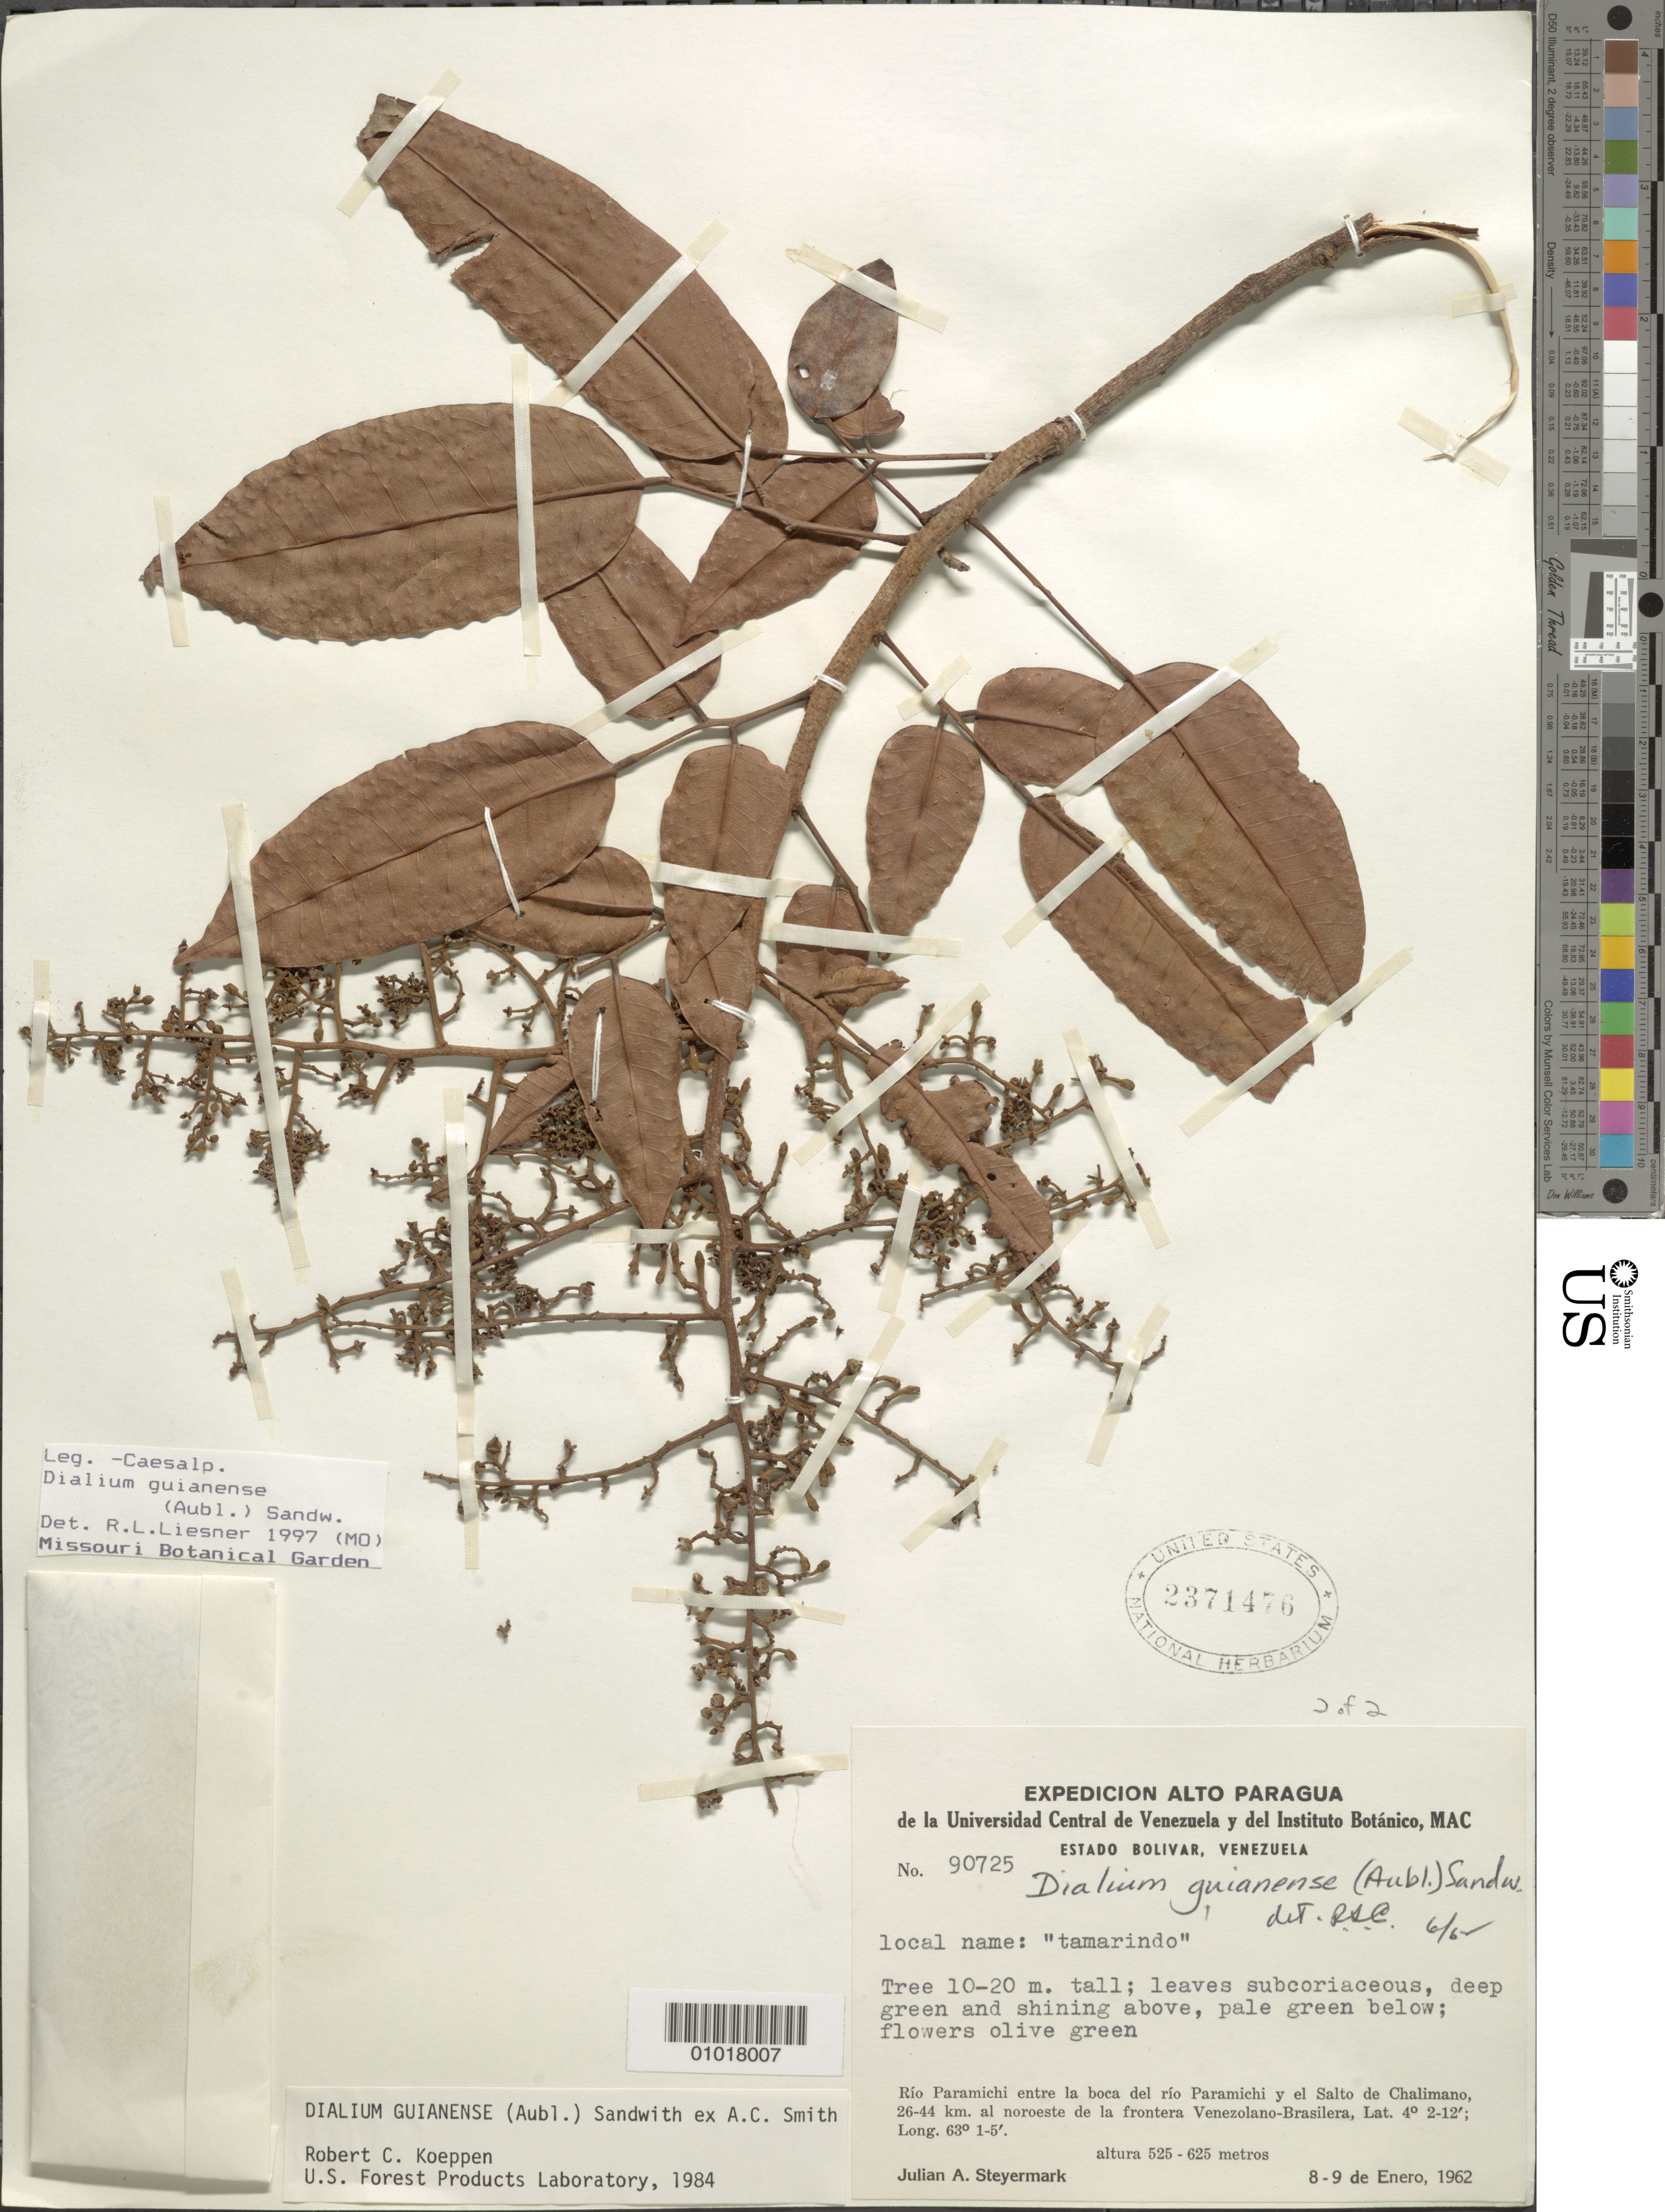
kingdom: Plantae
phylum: Tracheophyta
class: Magnoliopsida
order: Fabales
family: Fabaceae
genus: Dialium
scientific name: Dialium guianense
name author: (Aubl.) Sandwith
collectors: J. Steyermark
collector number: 90725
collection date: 1962-01-08/1962-01-09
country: Venezuela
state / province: Bolivar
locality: Estado Bolivar, Rio paramichi entre la boca del rio Paramichi y el Salte de Chalimano 26-44 km al noroeste de la frontera Venezolano-Brasileira.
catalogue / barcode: US 2371476